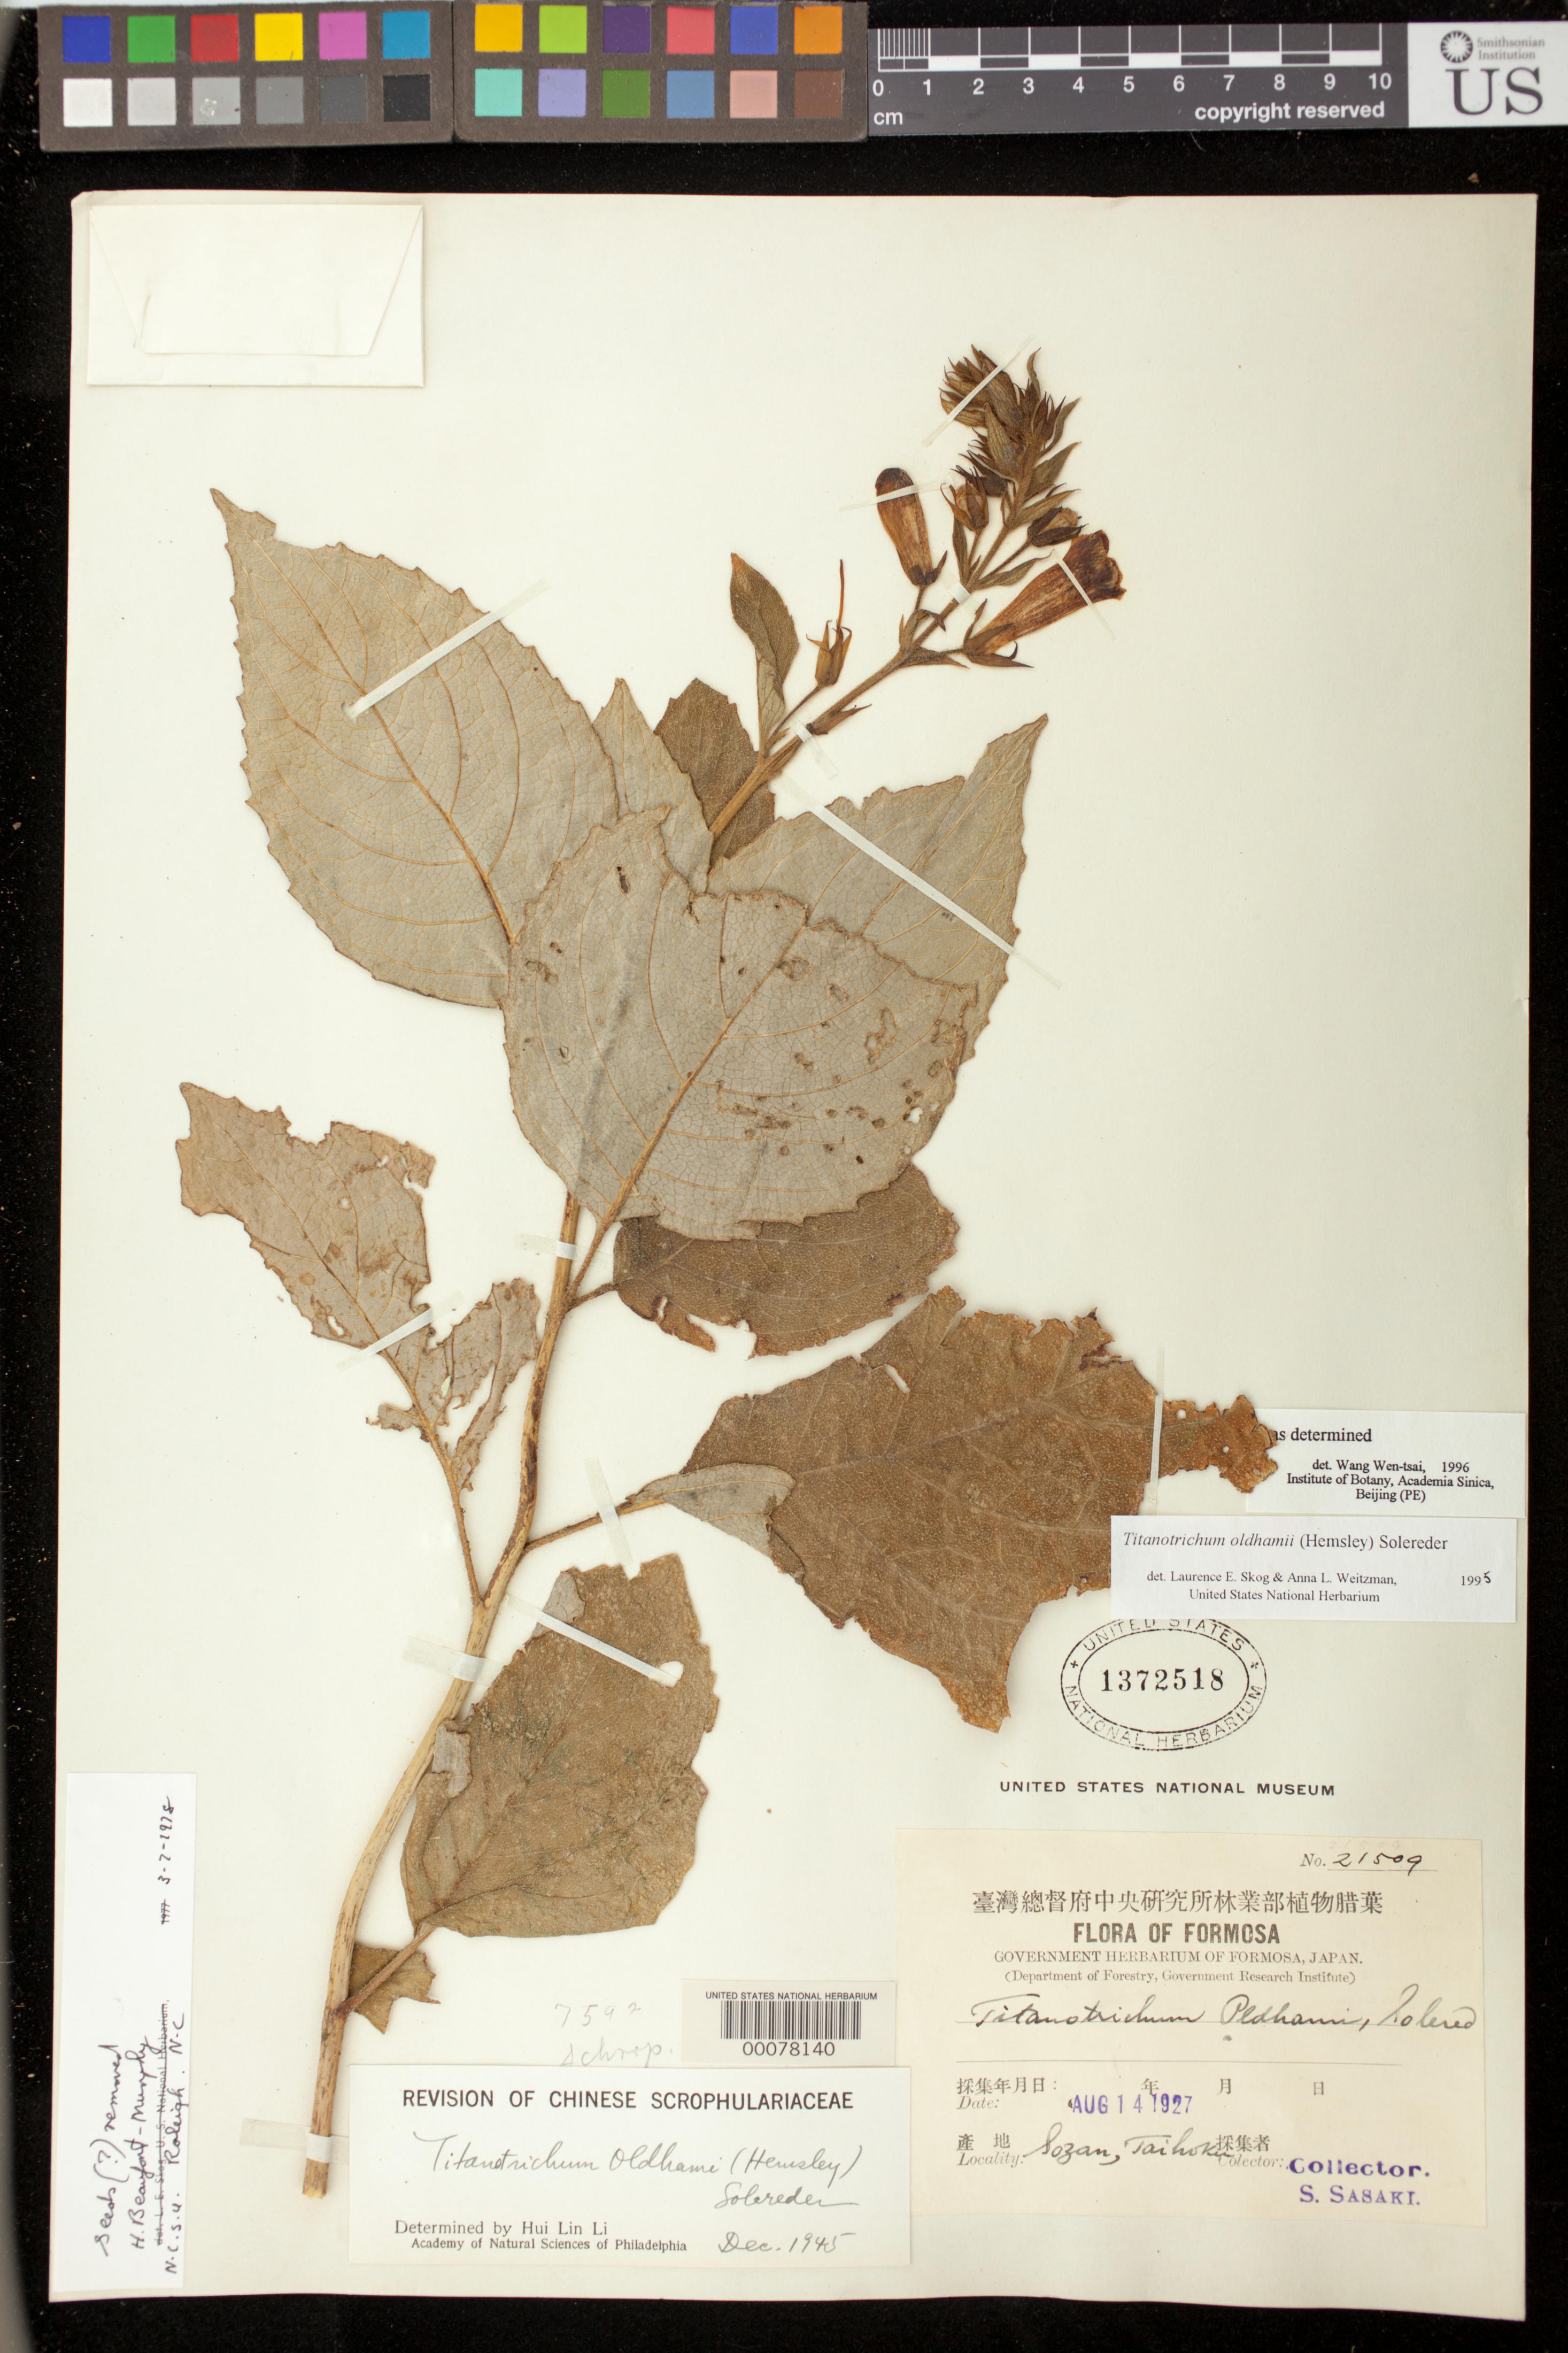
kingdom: Plantae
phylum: Tracheophyta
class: Magnoliopsida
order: Lamiales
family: Gesneriaceae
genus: Titanotrichum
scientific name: Titanotrichum oldhamii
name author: (Hemsl.) Soler.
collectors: S. Sasaki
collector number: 21509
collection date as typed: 14 Aug 1927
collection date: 1927-08-14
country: Taiwan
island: Taiwan [Formosa]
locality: Sozan, taihoku, formosa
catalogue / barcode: US 1372518